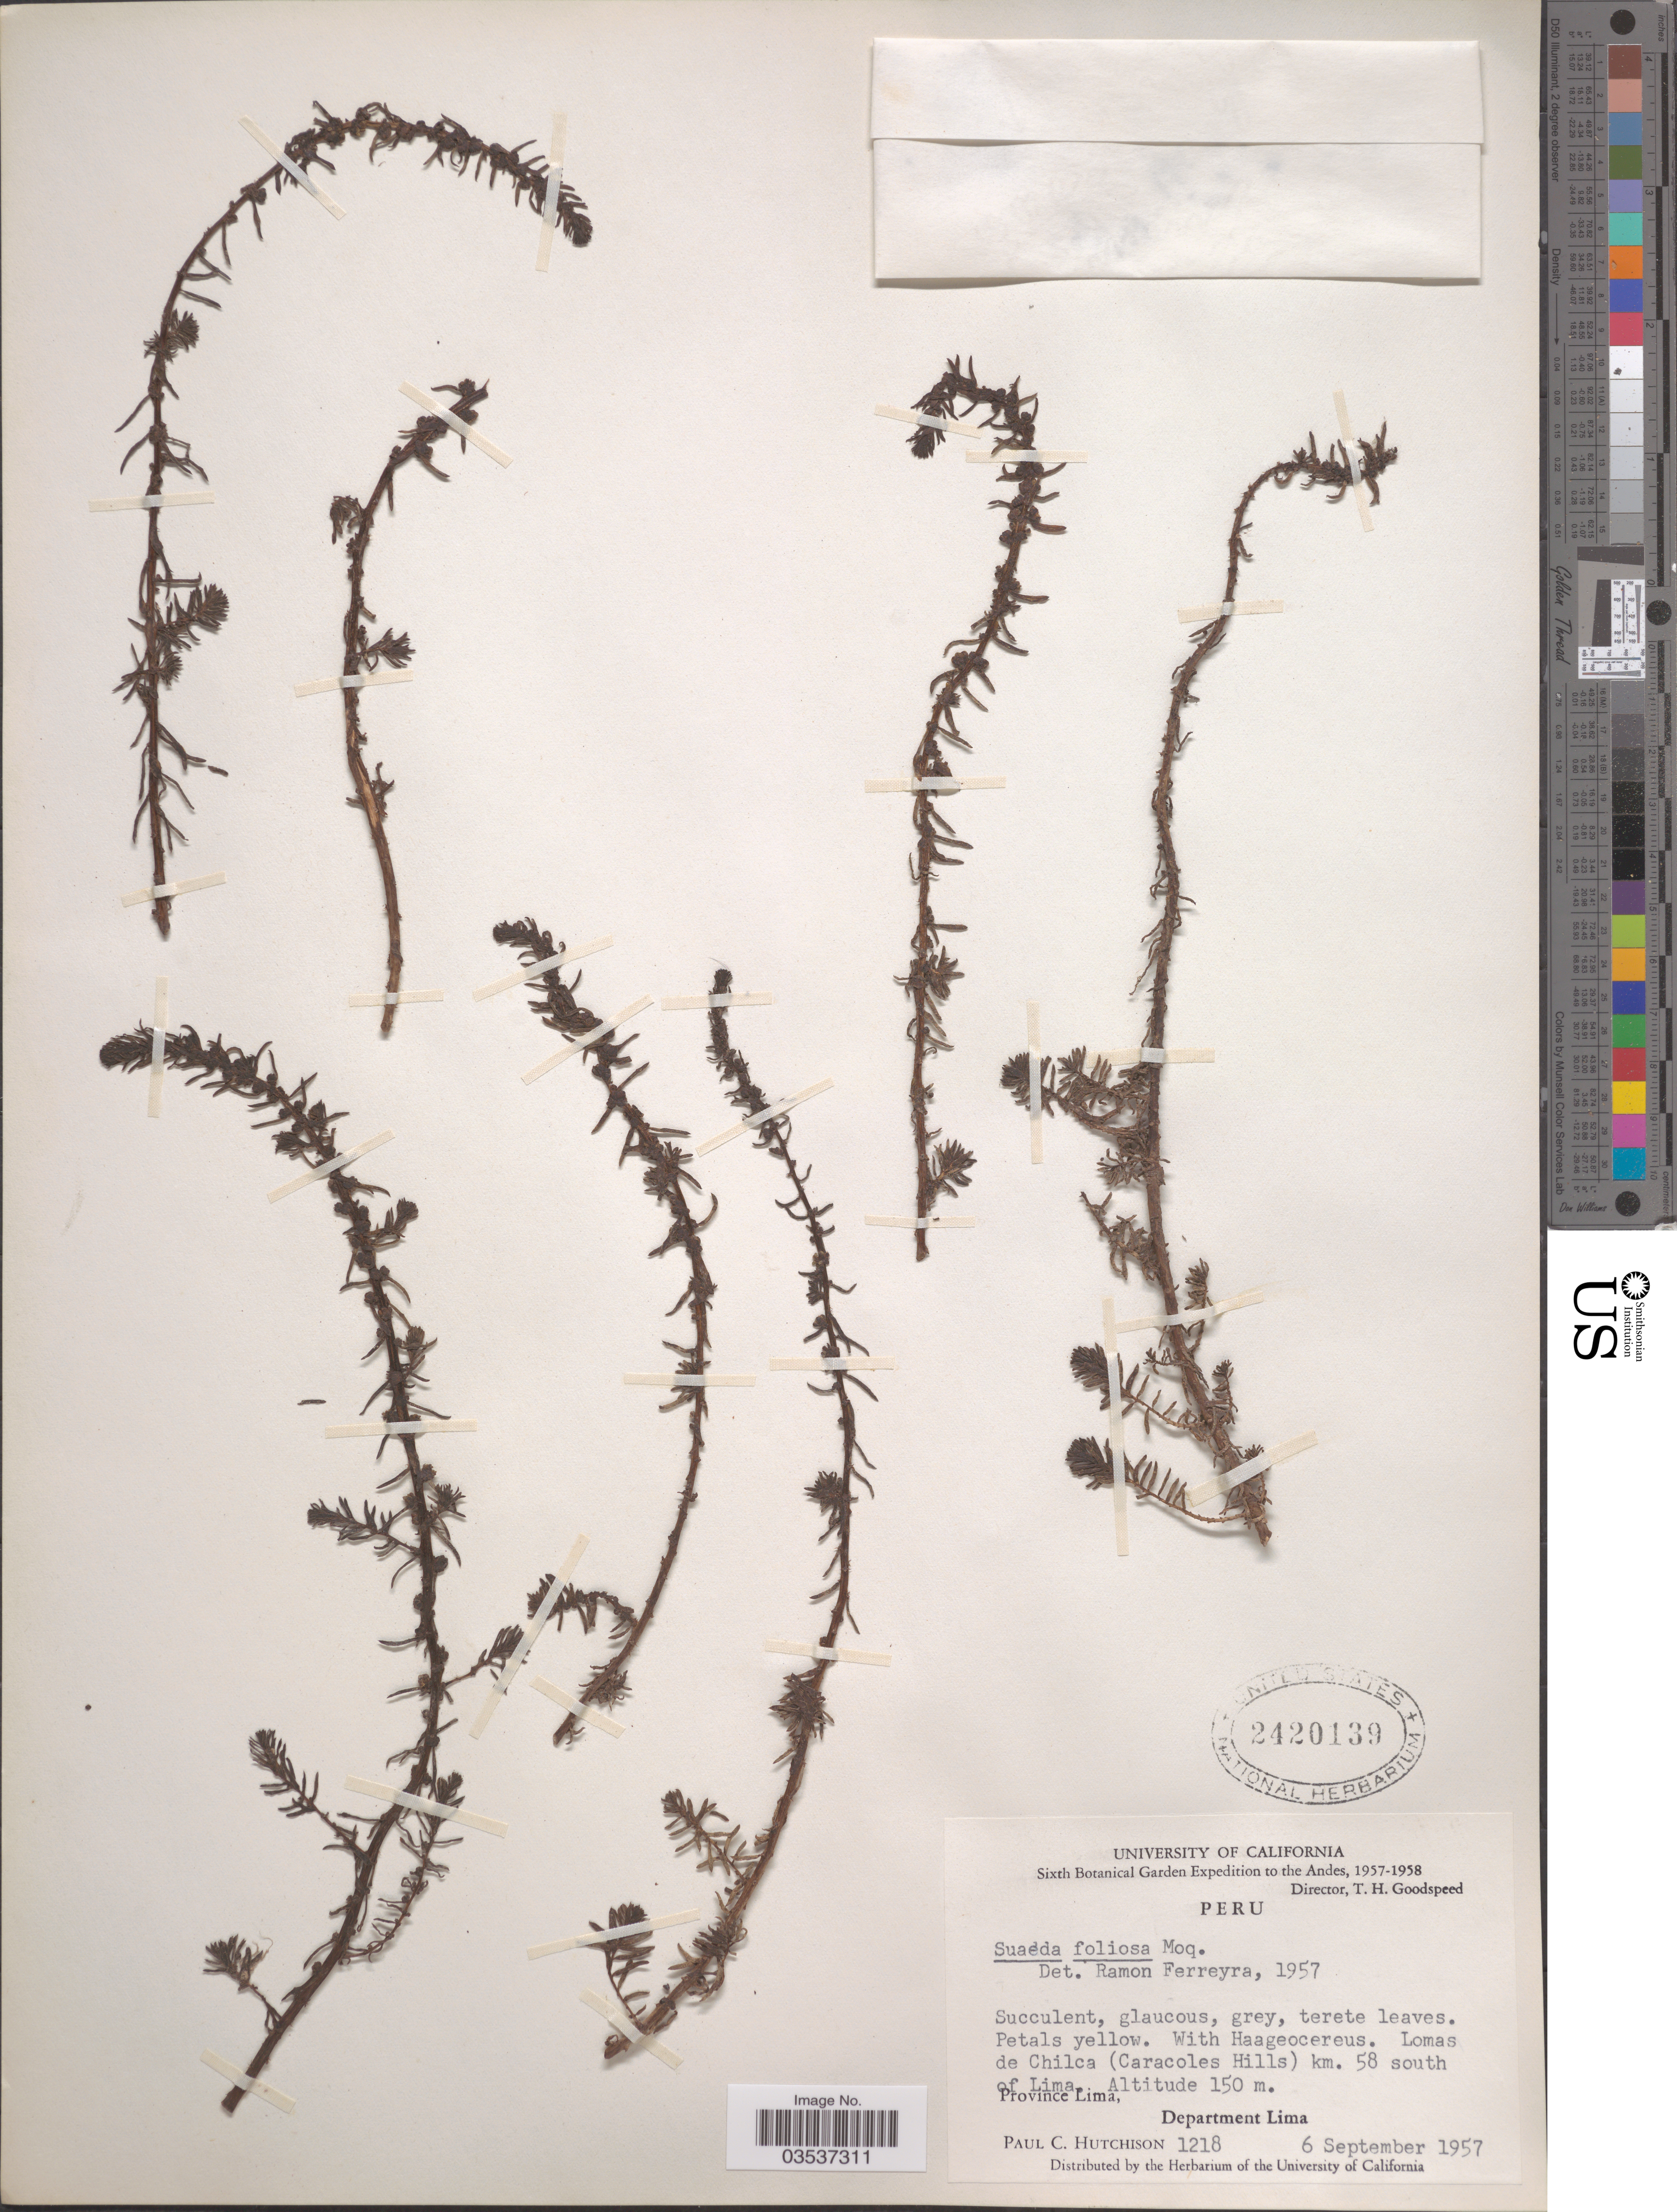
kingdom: Plantae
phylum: Tracheophyta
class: Magnoliopsida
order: Caryophyllales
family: Amaranthaceae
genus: Suaeda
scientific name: Suaeda foliosa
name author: Moq.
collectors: P. C. Hutchison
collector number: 1218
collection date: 1957-09-06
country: Peru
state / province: Lima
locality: Andes. Lomas de Chilca (Caracoles Hills) km. 58 south of Lima. Department Lima.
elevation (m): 150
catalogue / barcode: US 2420139